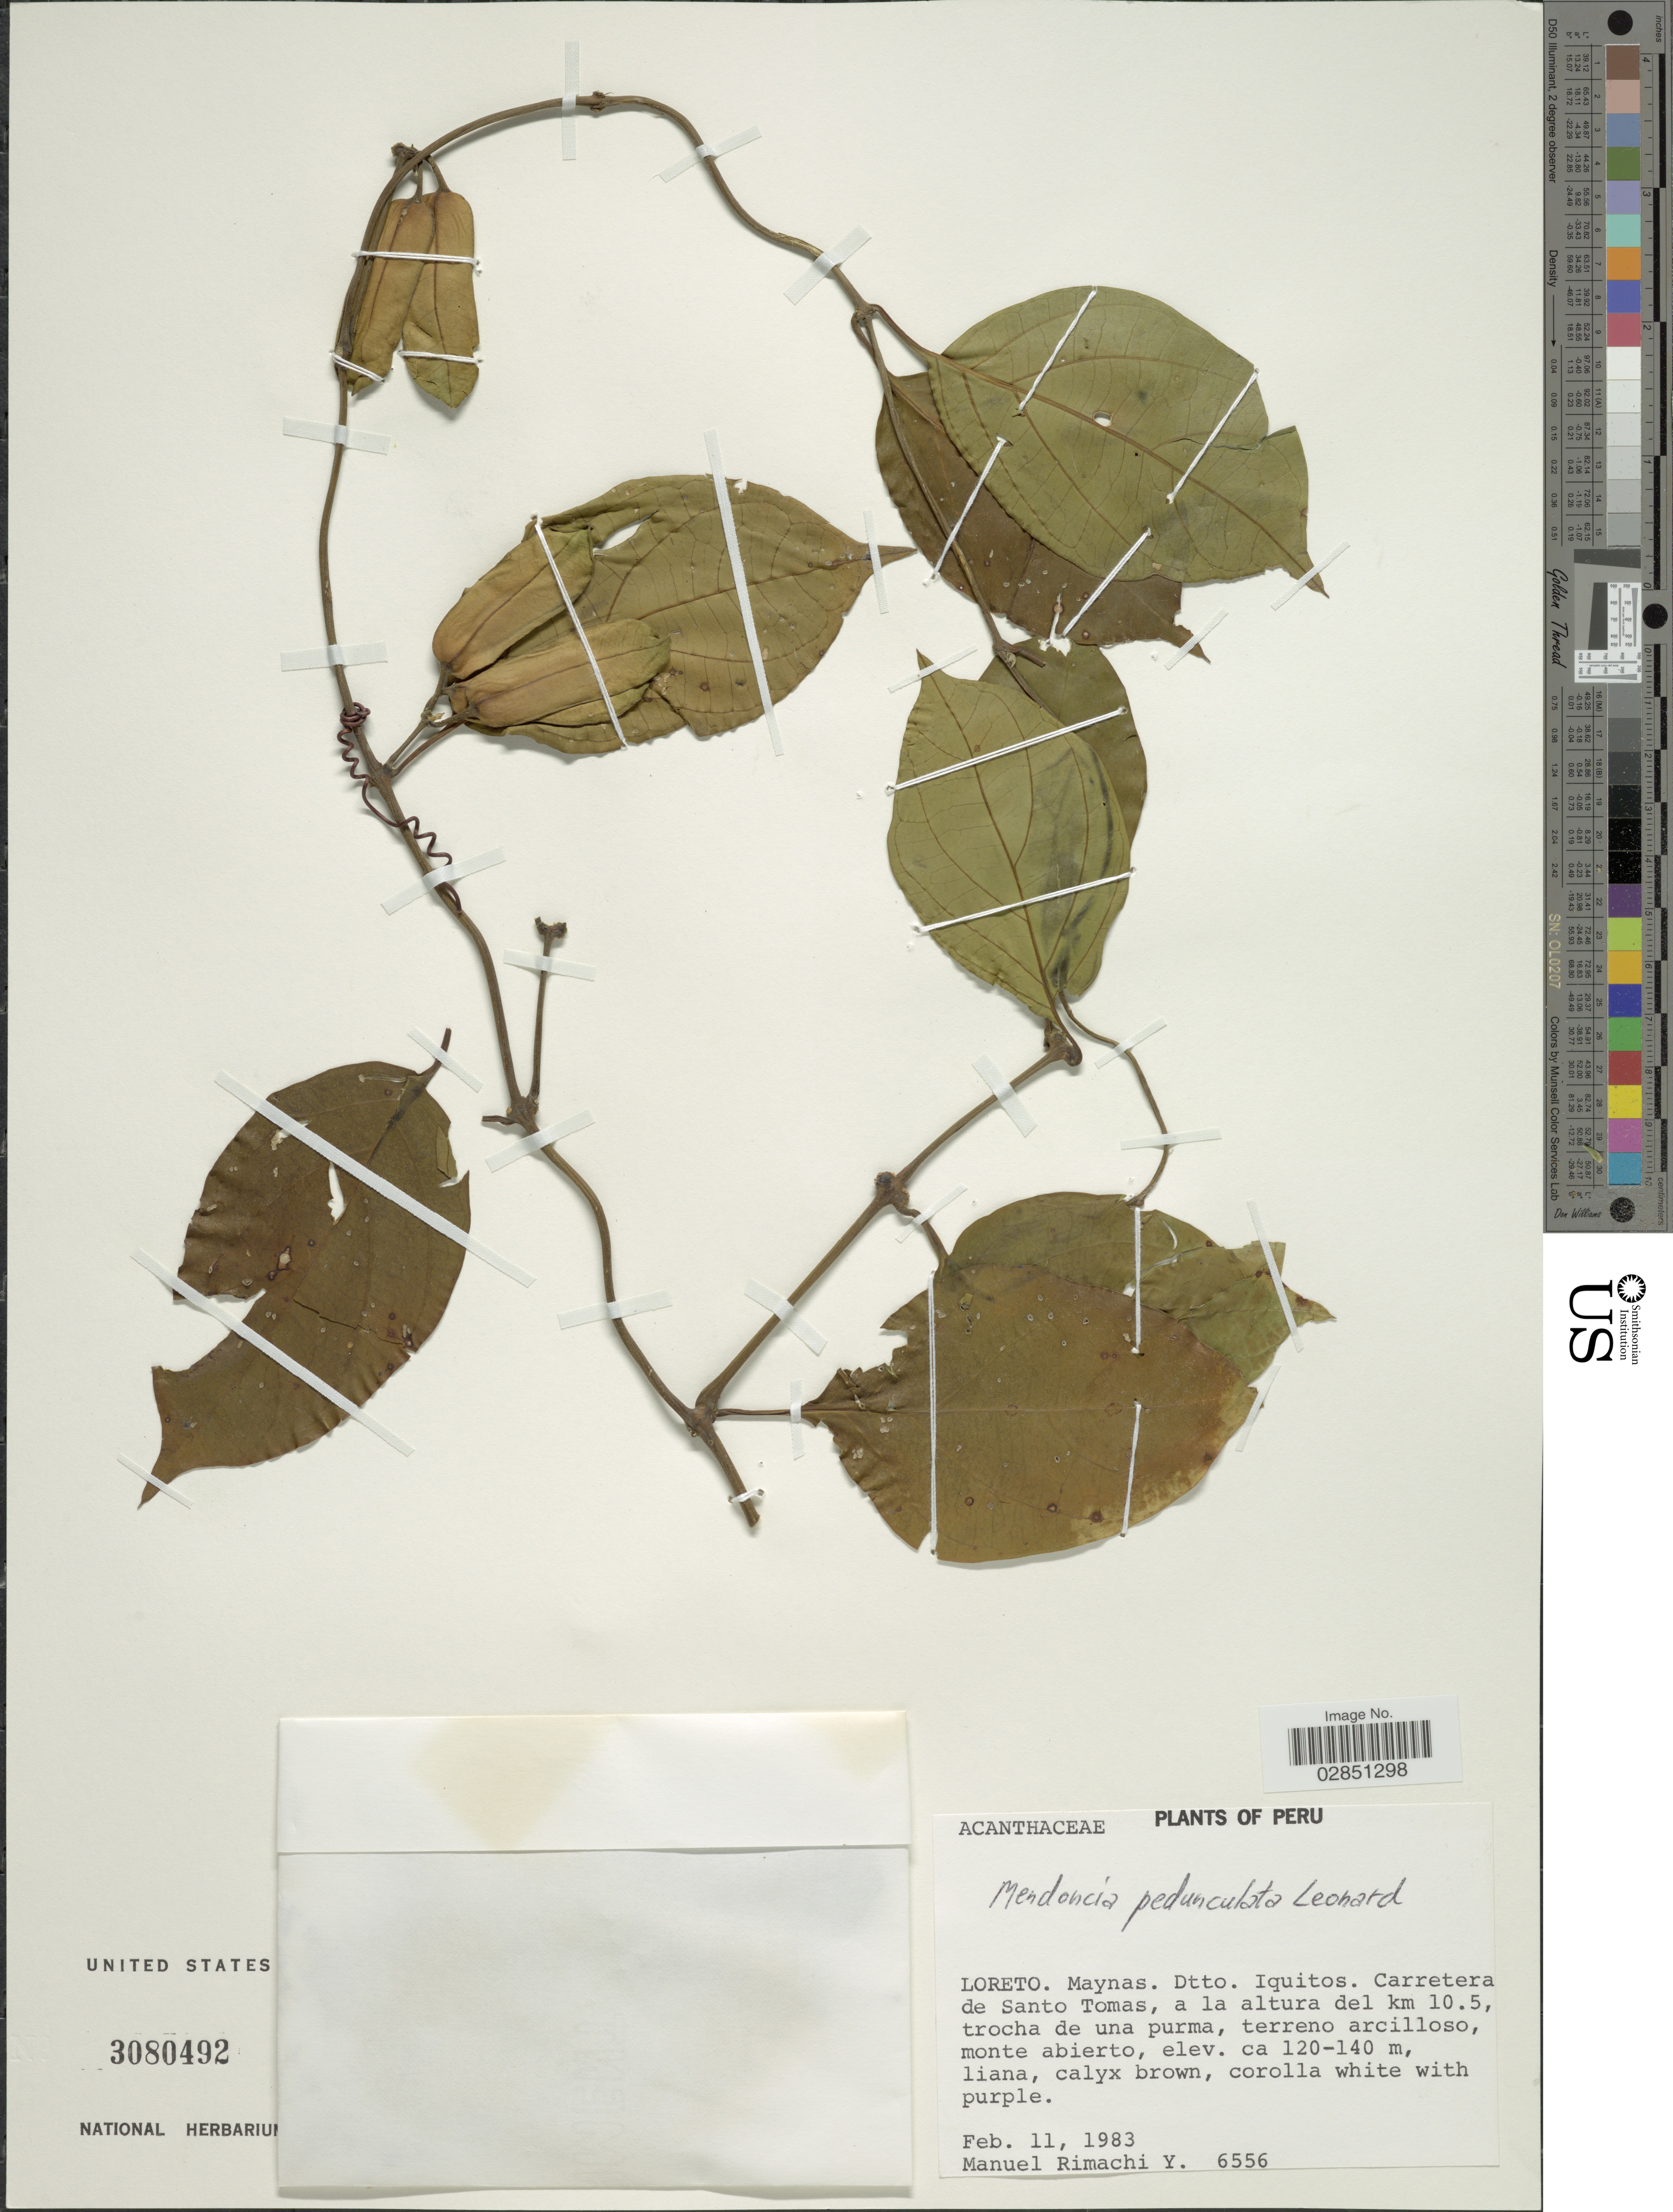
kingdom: Plantae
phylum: Tracheophyta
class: Magnoliopsida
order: Lamiales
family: Acanthaceae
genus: Mendoncia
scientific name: Mendoncia pedunculata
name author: Leonard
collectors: M. Rimachi Y.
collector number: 6556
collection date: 1983-02-11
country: Peru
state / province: Loreto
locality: Maynas. Dtto. Iquitos. Carretera de Santo Tomas, a la altura del km 10.5.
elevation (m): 120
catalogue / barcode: US 3080492